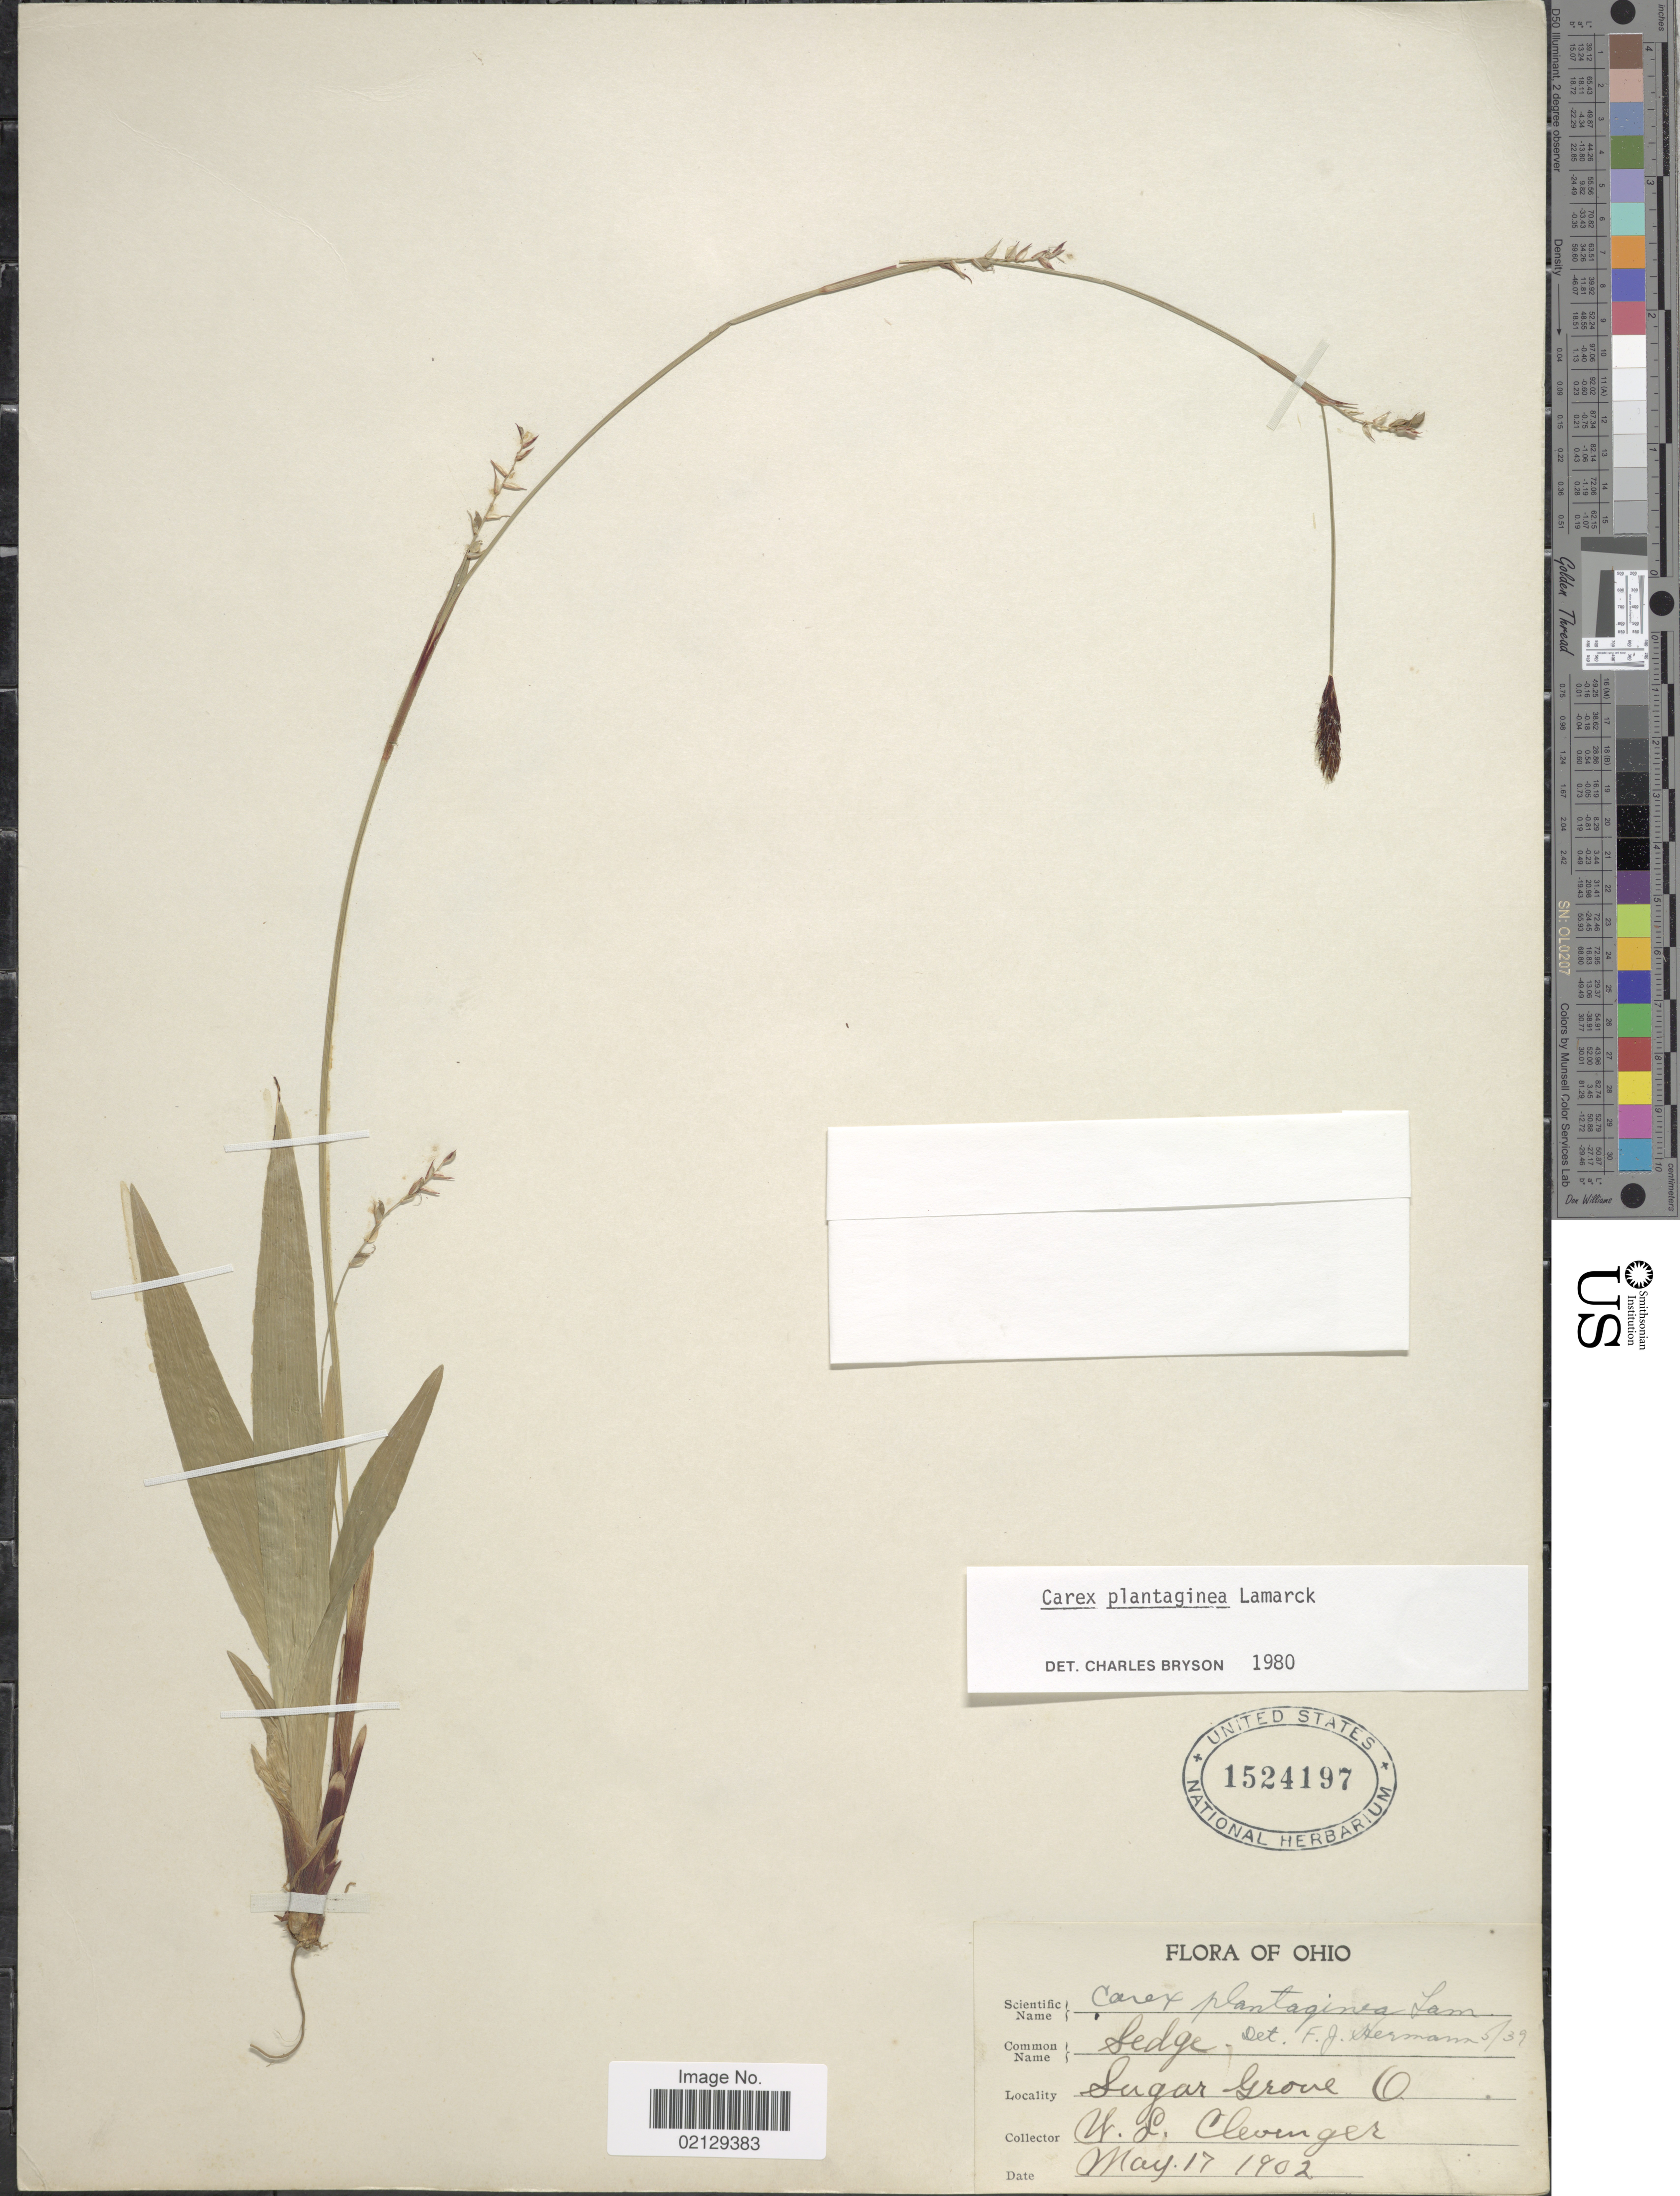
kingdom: Plantae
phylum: Tracheophyta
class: Liliopsida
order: Poales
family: Cyperaceae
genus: Carex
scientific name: Carex plantaginea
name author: Lam.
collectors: W. Clevenger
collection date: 1902-05-17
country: United States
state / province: Ohio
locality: Sugar Grove, O.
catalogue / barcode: US 1524197